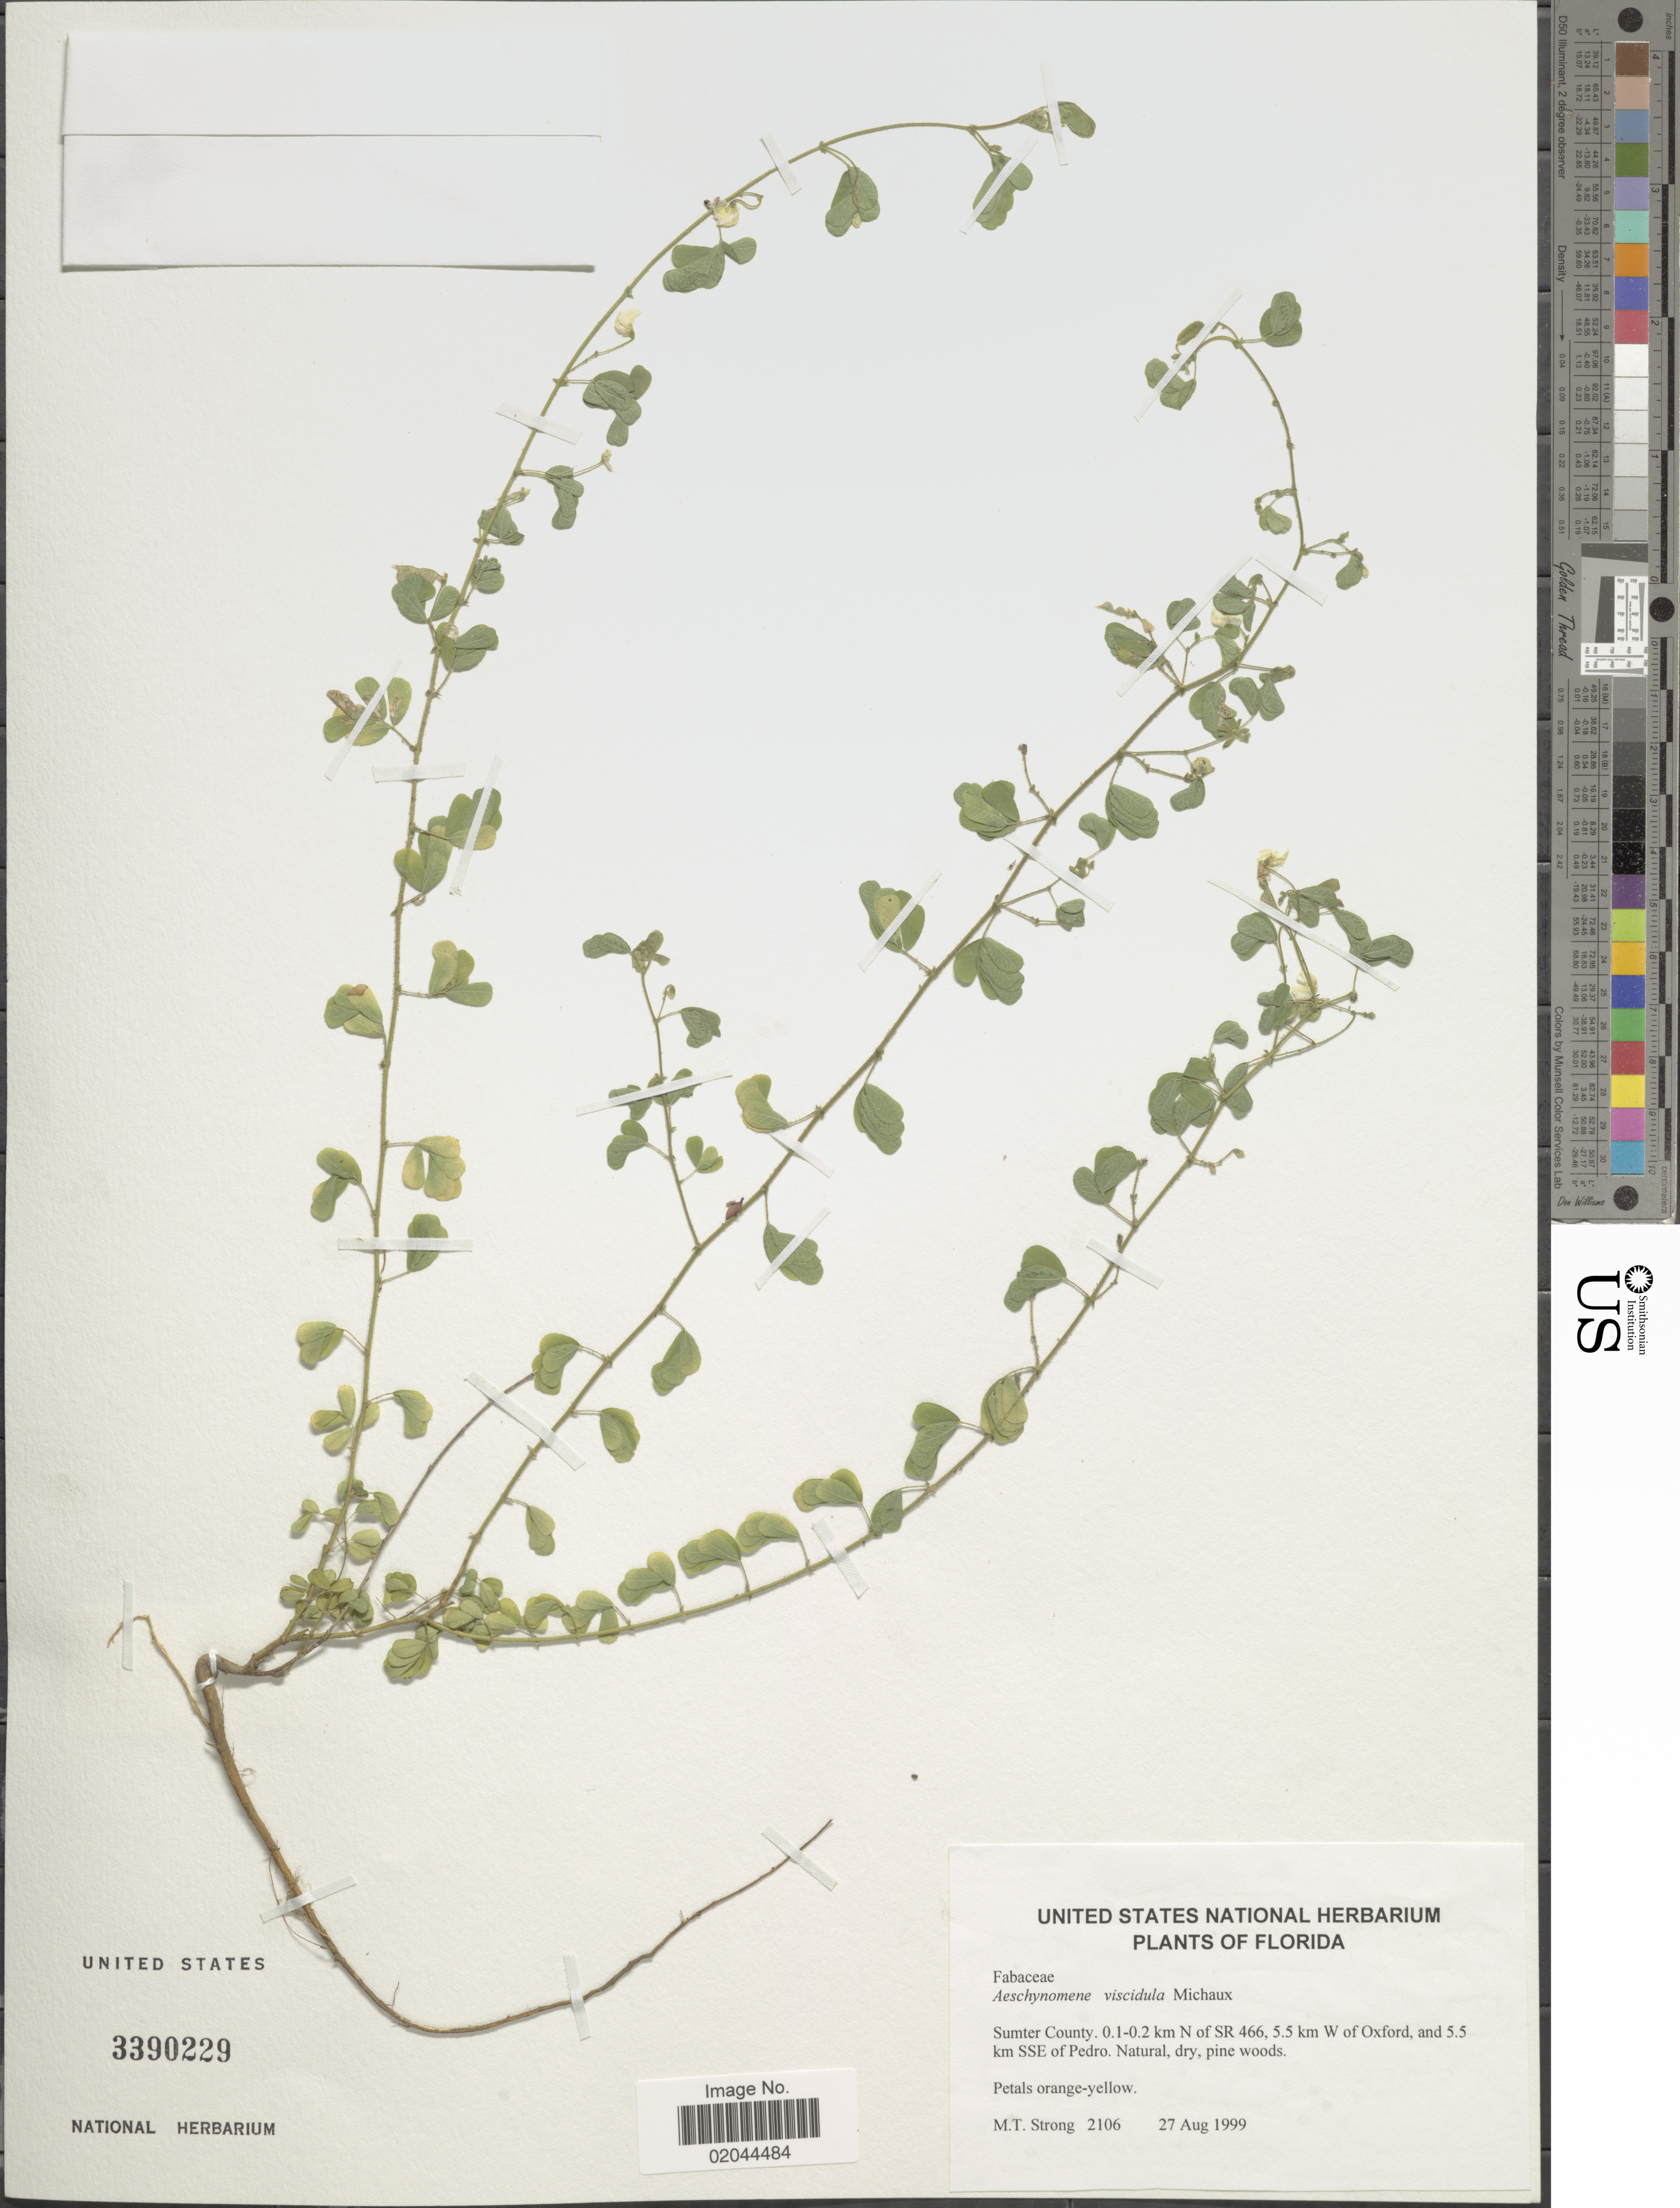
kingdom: Plantae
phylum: Tracheophyta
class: Magnoliopsida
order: Fabales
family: Fabaceae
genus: Aeschynomene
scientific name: Aeschynomene viscidula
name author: Michx.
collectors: M. T. Strong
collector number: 2106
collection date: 1999-08-27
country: United States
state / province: Florida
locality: Sumter County, 0.1-0.2 km N of SR 466, 5.5 km W of Oxford, and 5.5 km SSE of Pedro, natural, dr, pine woods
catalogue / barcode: US 3390229